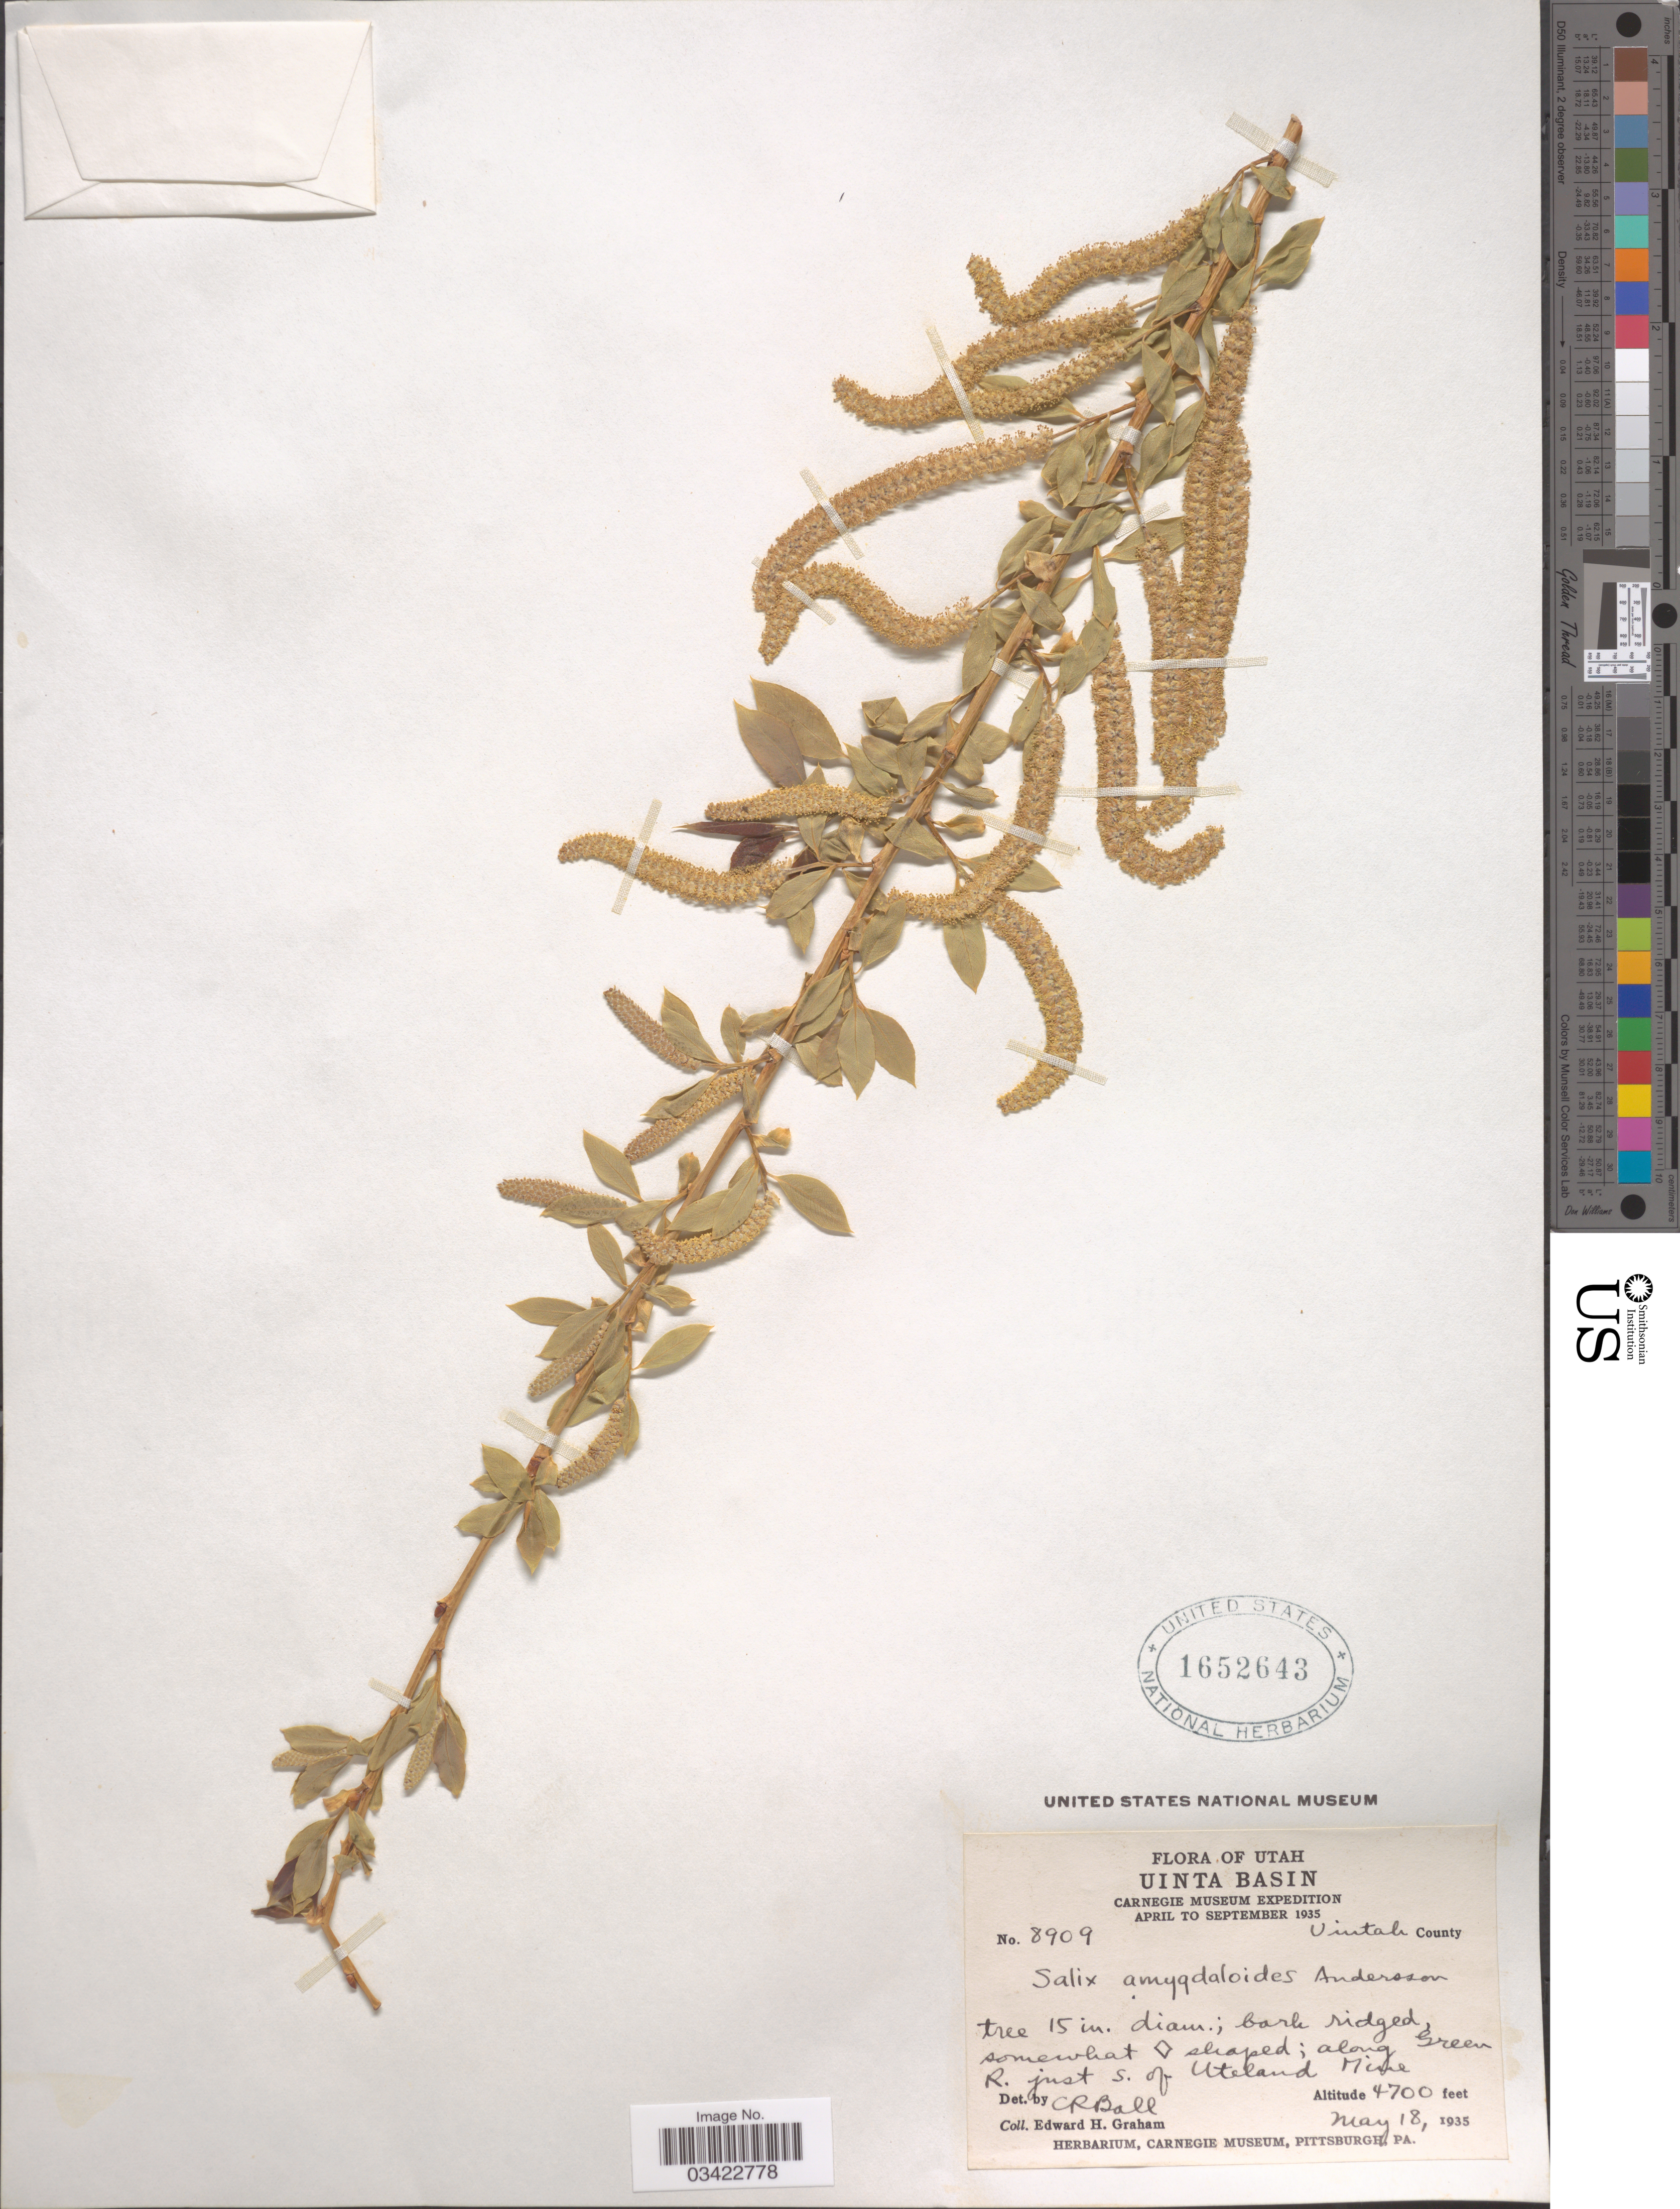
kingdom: Plantae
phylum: Tracheophyta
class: Magnoliopsida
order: Malpighiales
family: Salicaceae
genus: Salix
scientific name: Salix amygdaloides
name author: Andersson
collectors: E. H. Graham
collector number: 8909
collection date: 1935-05-18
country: United States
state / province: Utah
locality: Uintah Basin. Along Green R. just S. of Uteland Mine. Uintah County.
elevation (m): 1433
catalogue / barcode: US 1652643